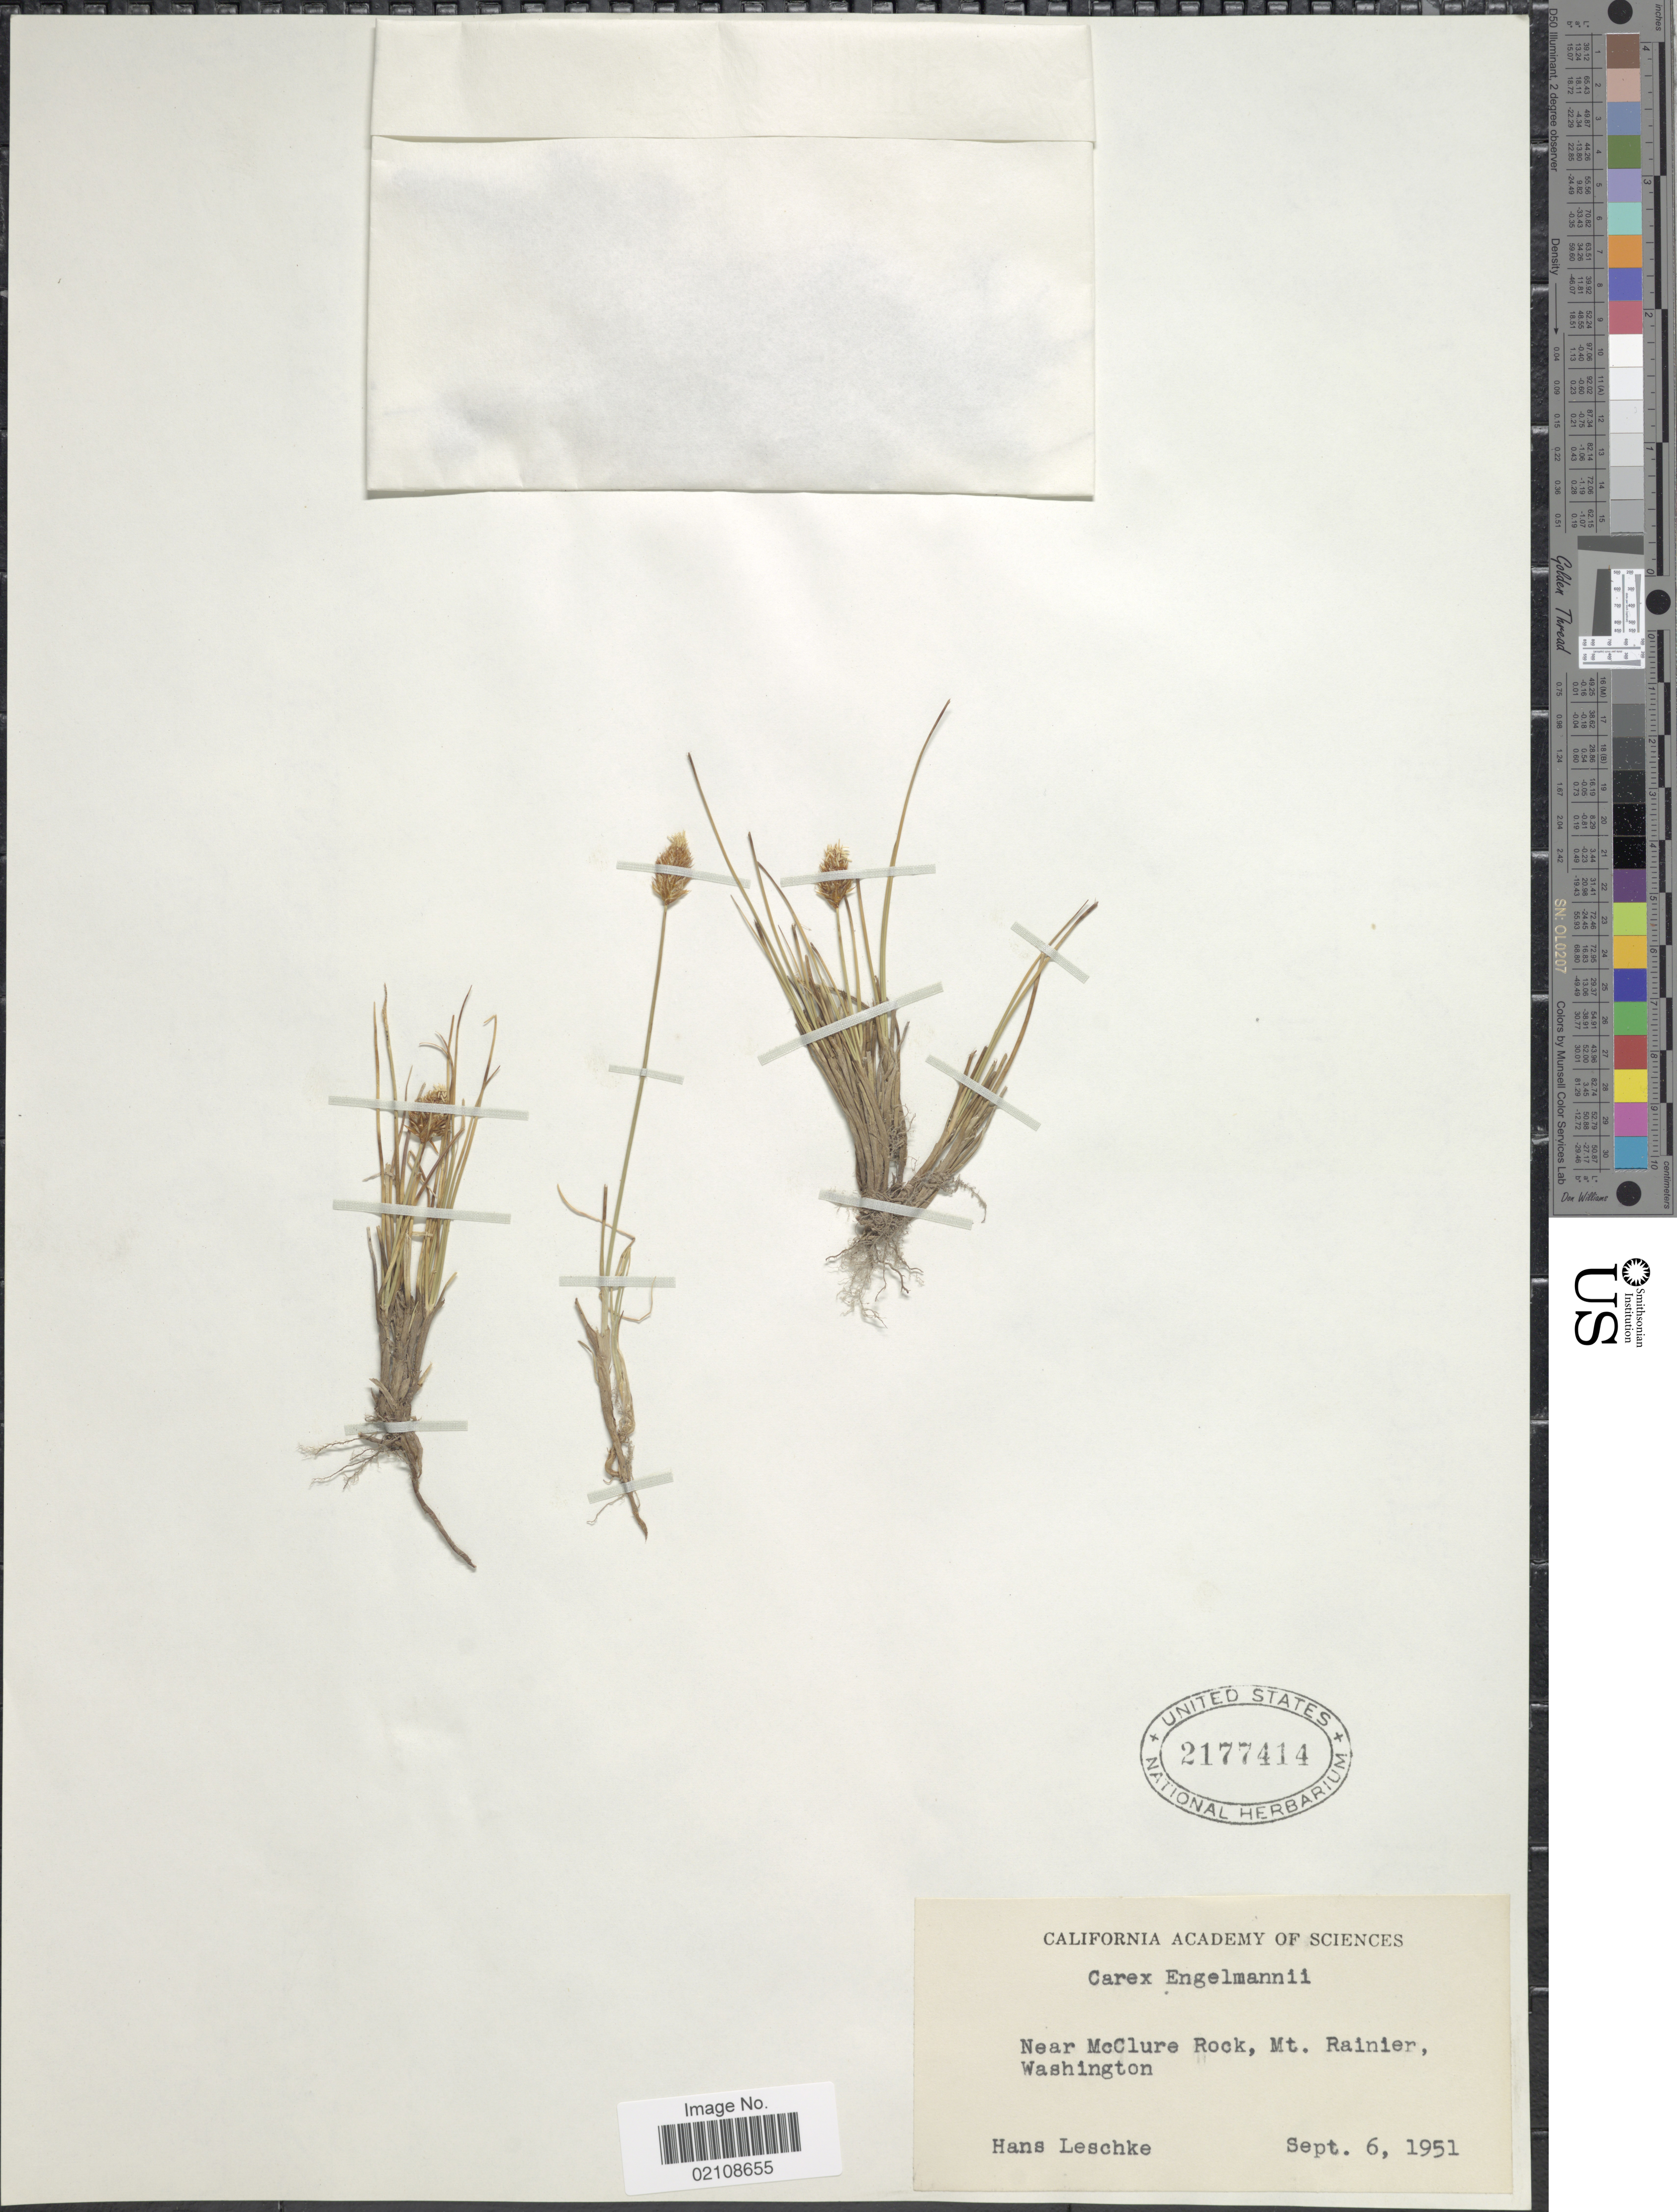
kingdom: Plantae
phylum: Tracheophyta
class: Liliopsida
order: Poales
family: Cyperaceae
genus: Carex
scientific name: Carex engelmannii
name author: L.H. Bailey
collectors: H. Leschke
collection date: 1951-09-06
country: United States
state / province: Washington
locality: Near McClure Rock, Mt. Rainier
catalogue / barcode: US 2177414